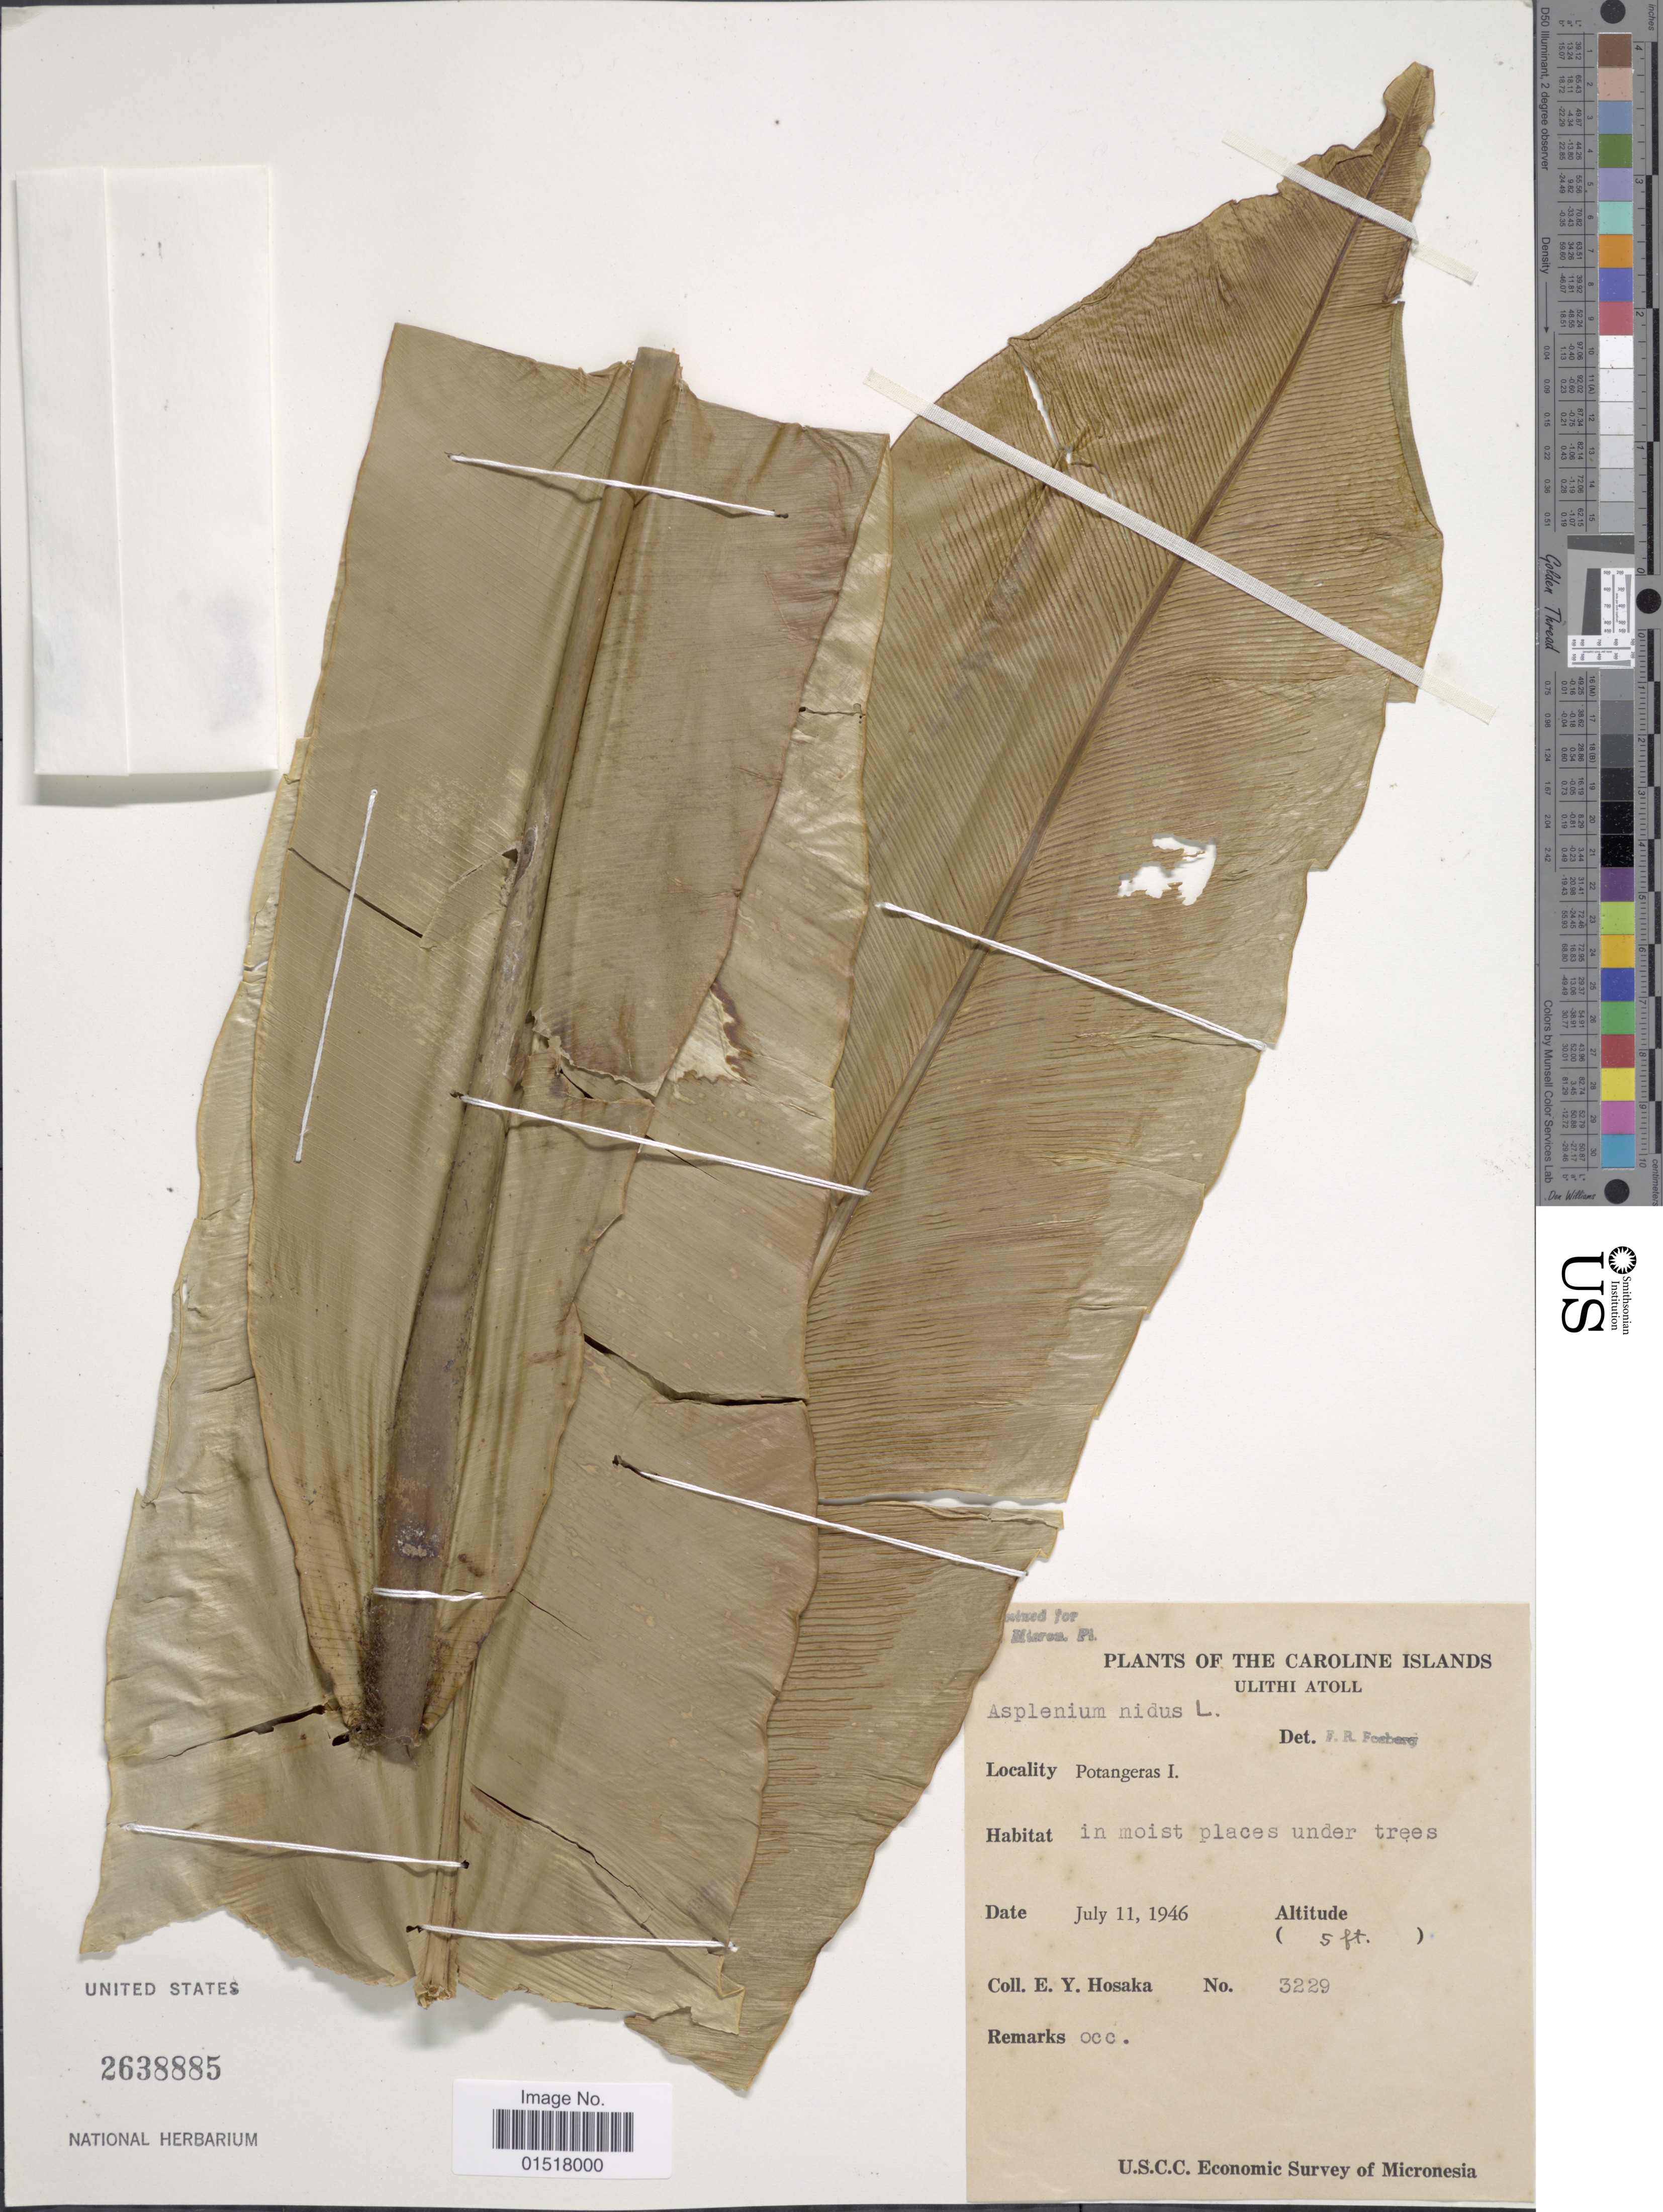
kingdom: Plantae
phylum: Tracheophyta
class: Polypodiopsida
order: Polypodiales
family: Aspleniaceae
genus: Asplenium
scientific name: Asplenium nidus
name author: L.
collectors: E. Y. Hosaka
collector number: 3229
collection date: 1946-07-11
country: Micronesia, Federated States of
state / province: Yap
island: Ulithi Atoll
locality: Caroline Islands. Ulithi Atoll. Potangeras I.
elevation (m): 2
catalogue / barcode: US 2638885